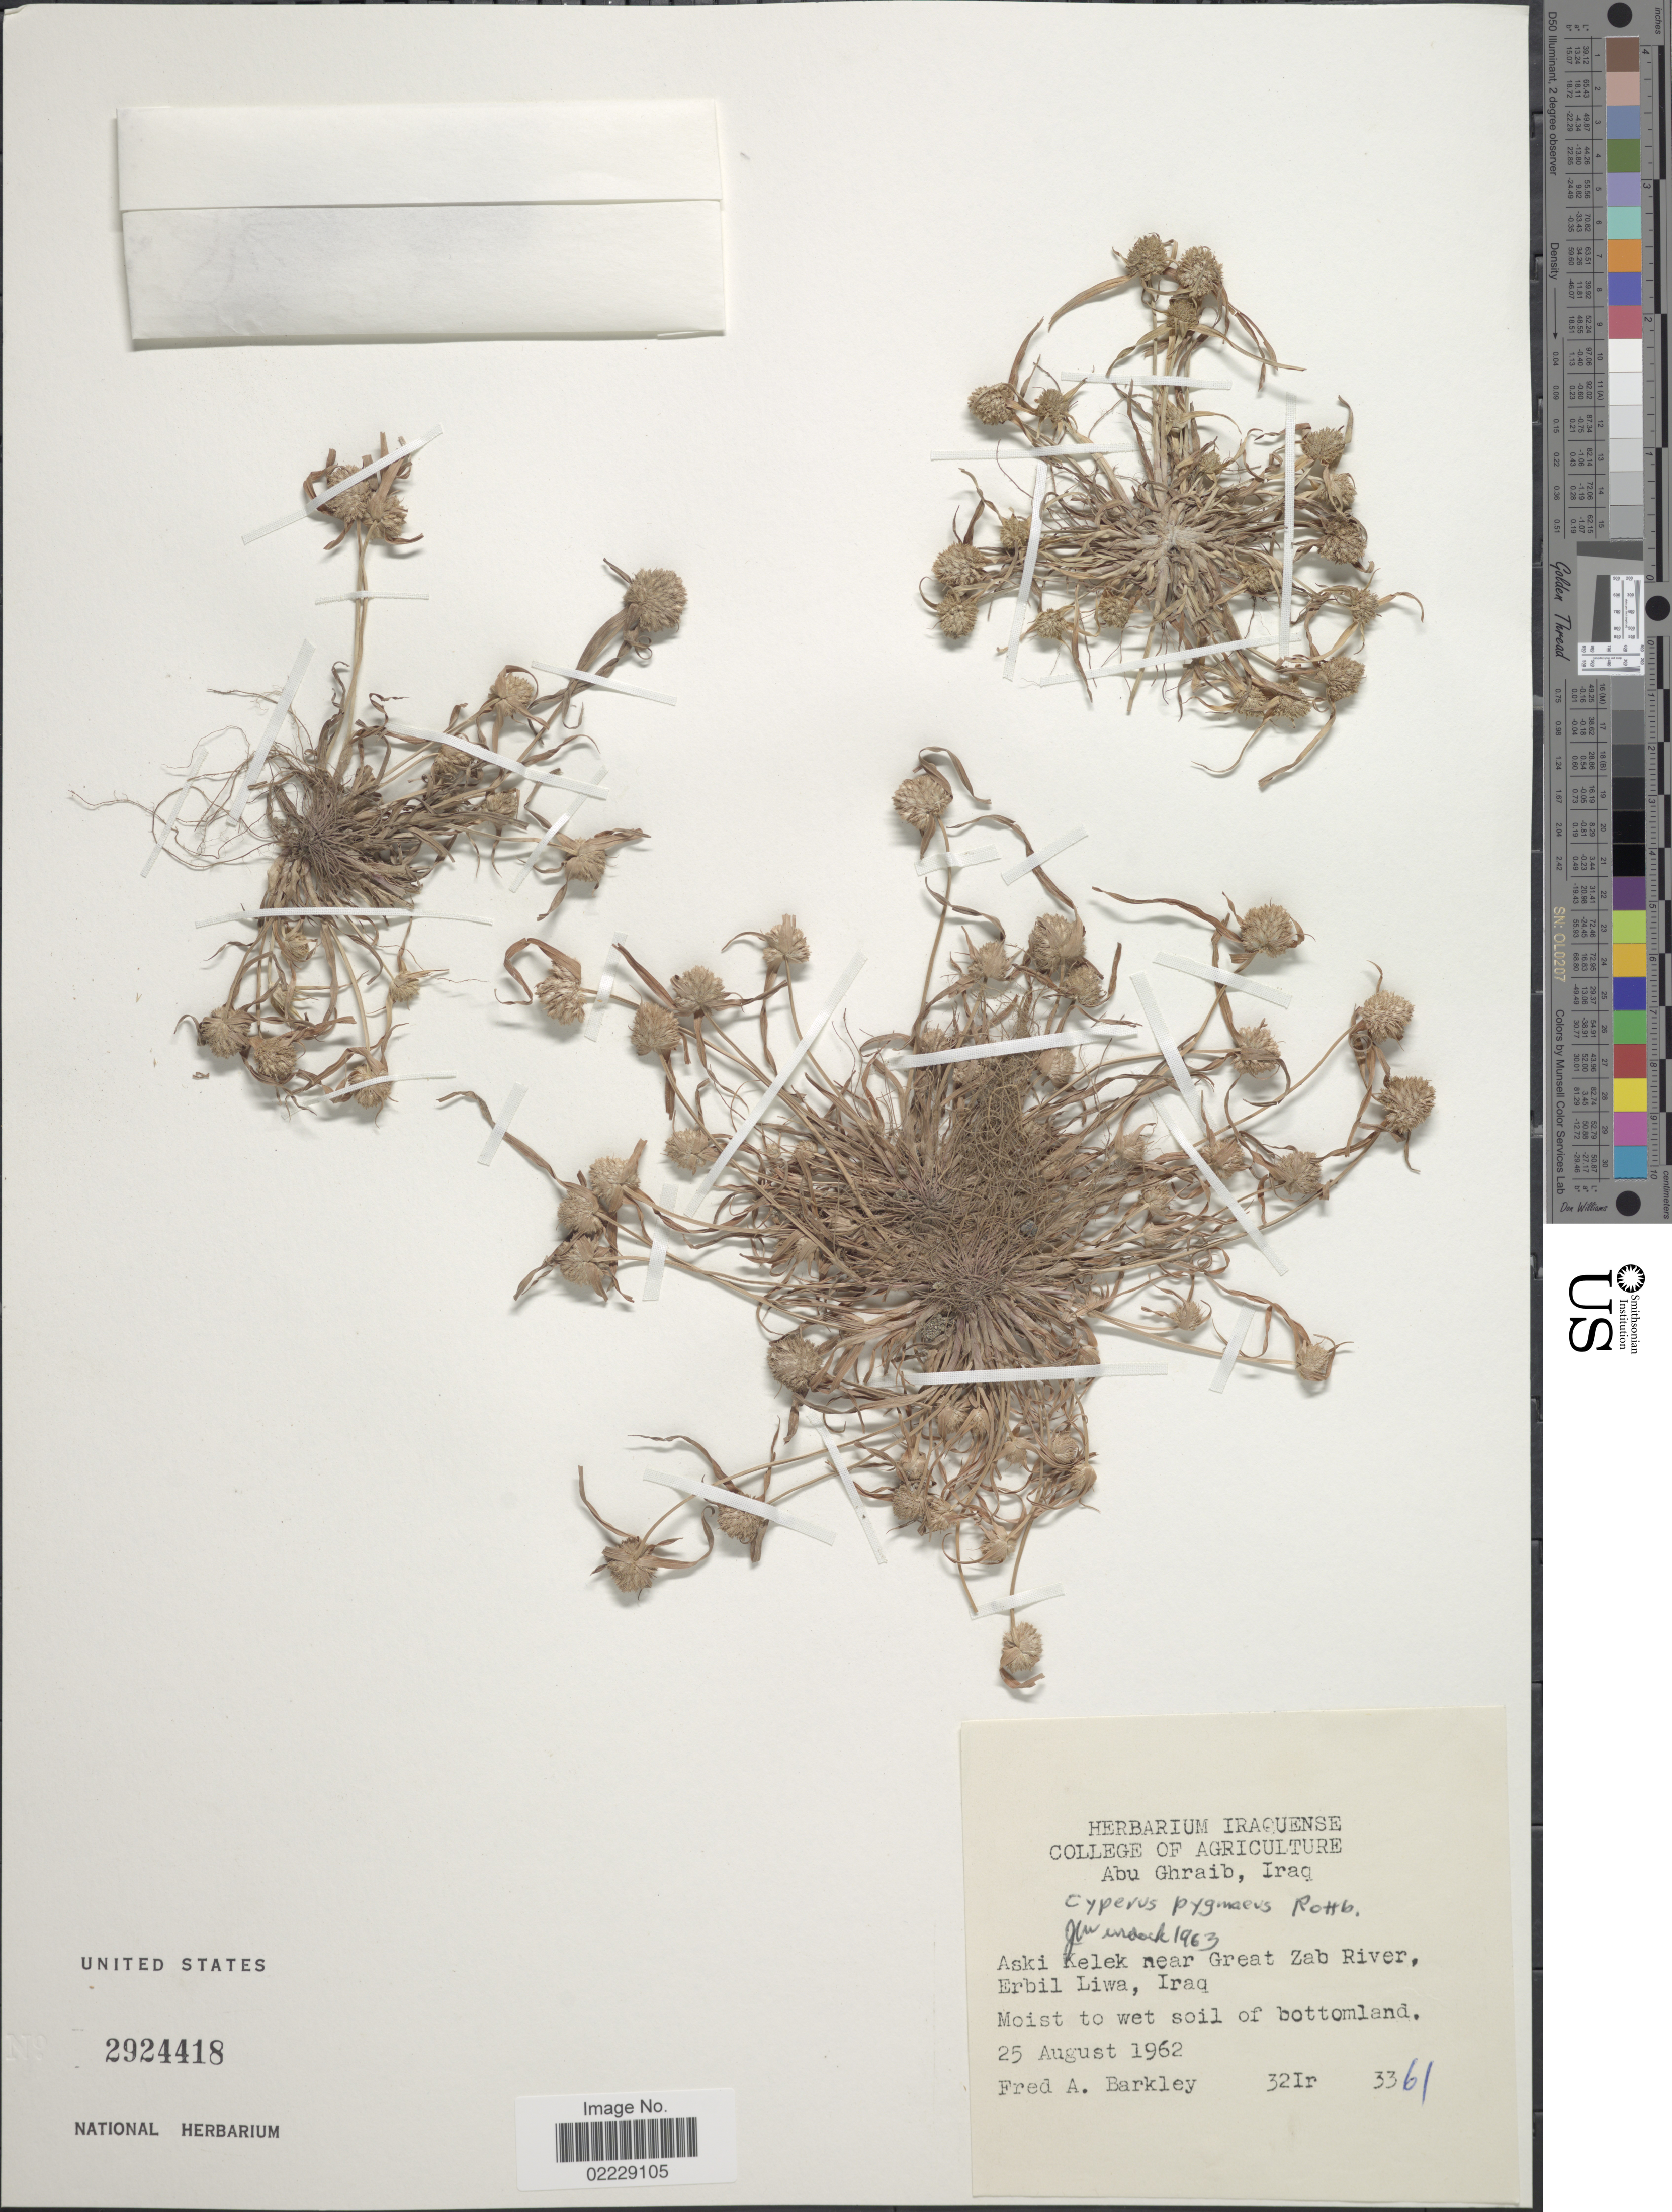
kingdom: Plantae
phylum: Tracheophyta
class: Liliopsida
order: Poales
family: Cyperaceae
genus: Cyperus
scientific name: Cyperus pygmaeus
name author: Rottb.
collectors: F. A. Barkley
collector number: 32Ir 3361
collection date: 1962-08-25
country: Iraq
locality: Aski Kelek, near Great Zab River, Erbil Liwa.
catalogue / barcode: US 2924418